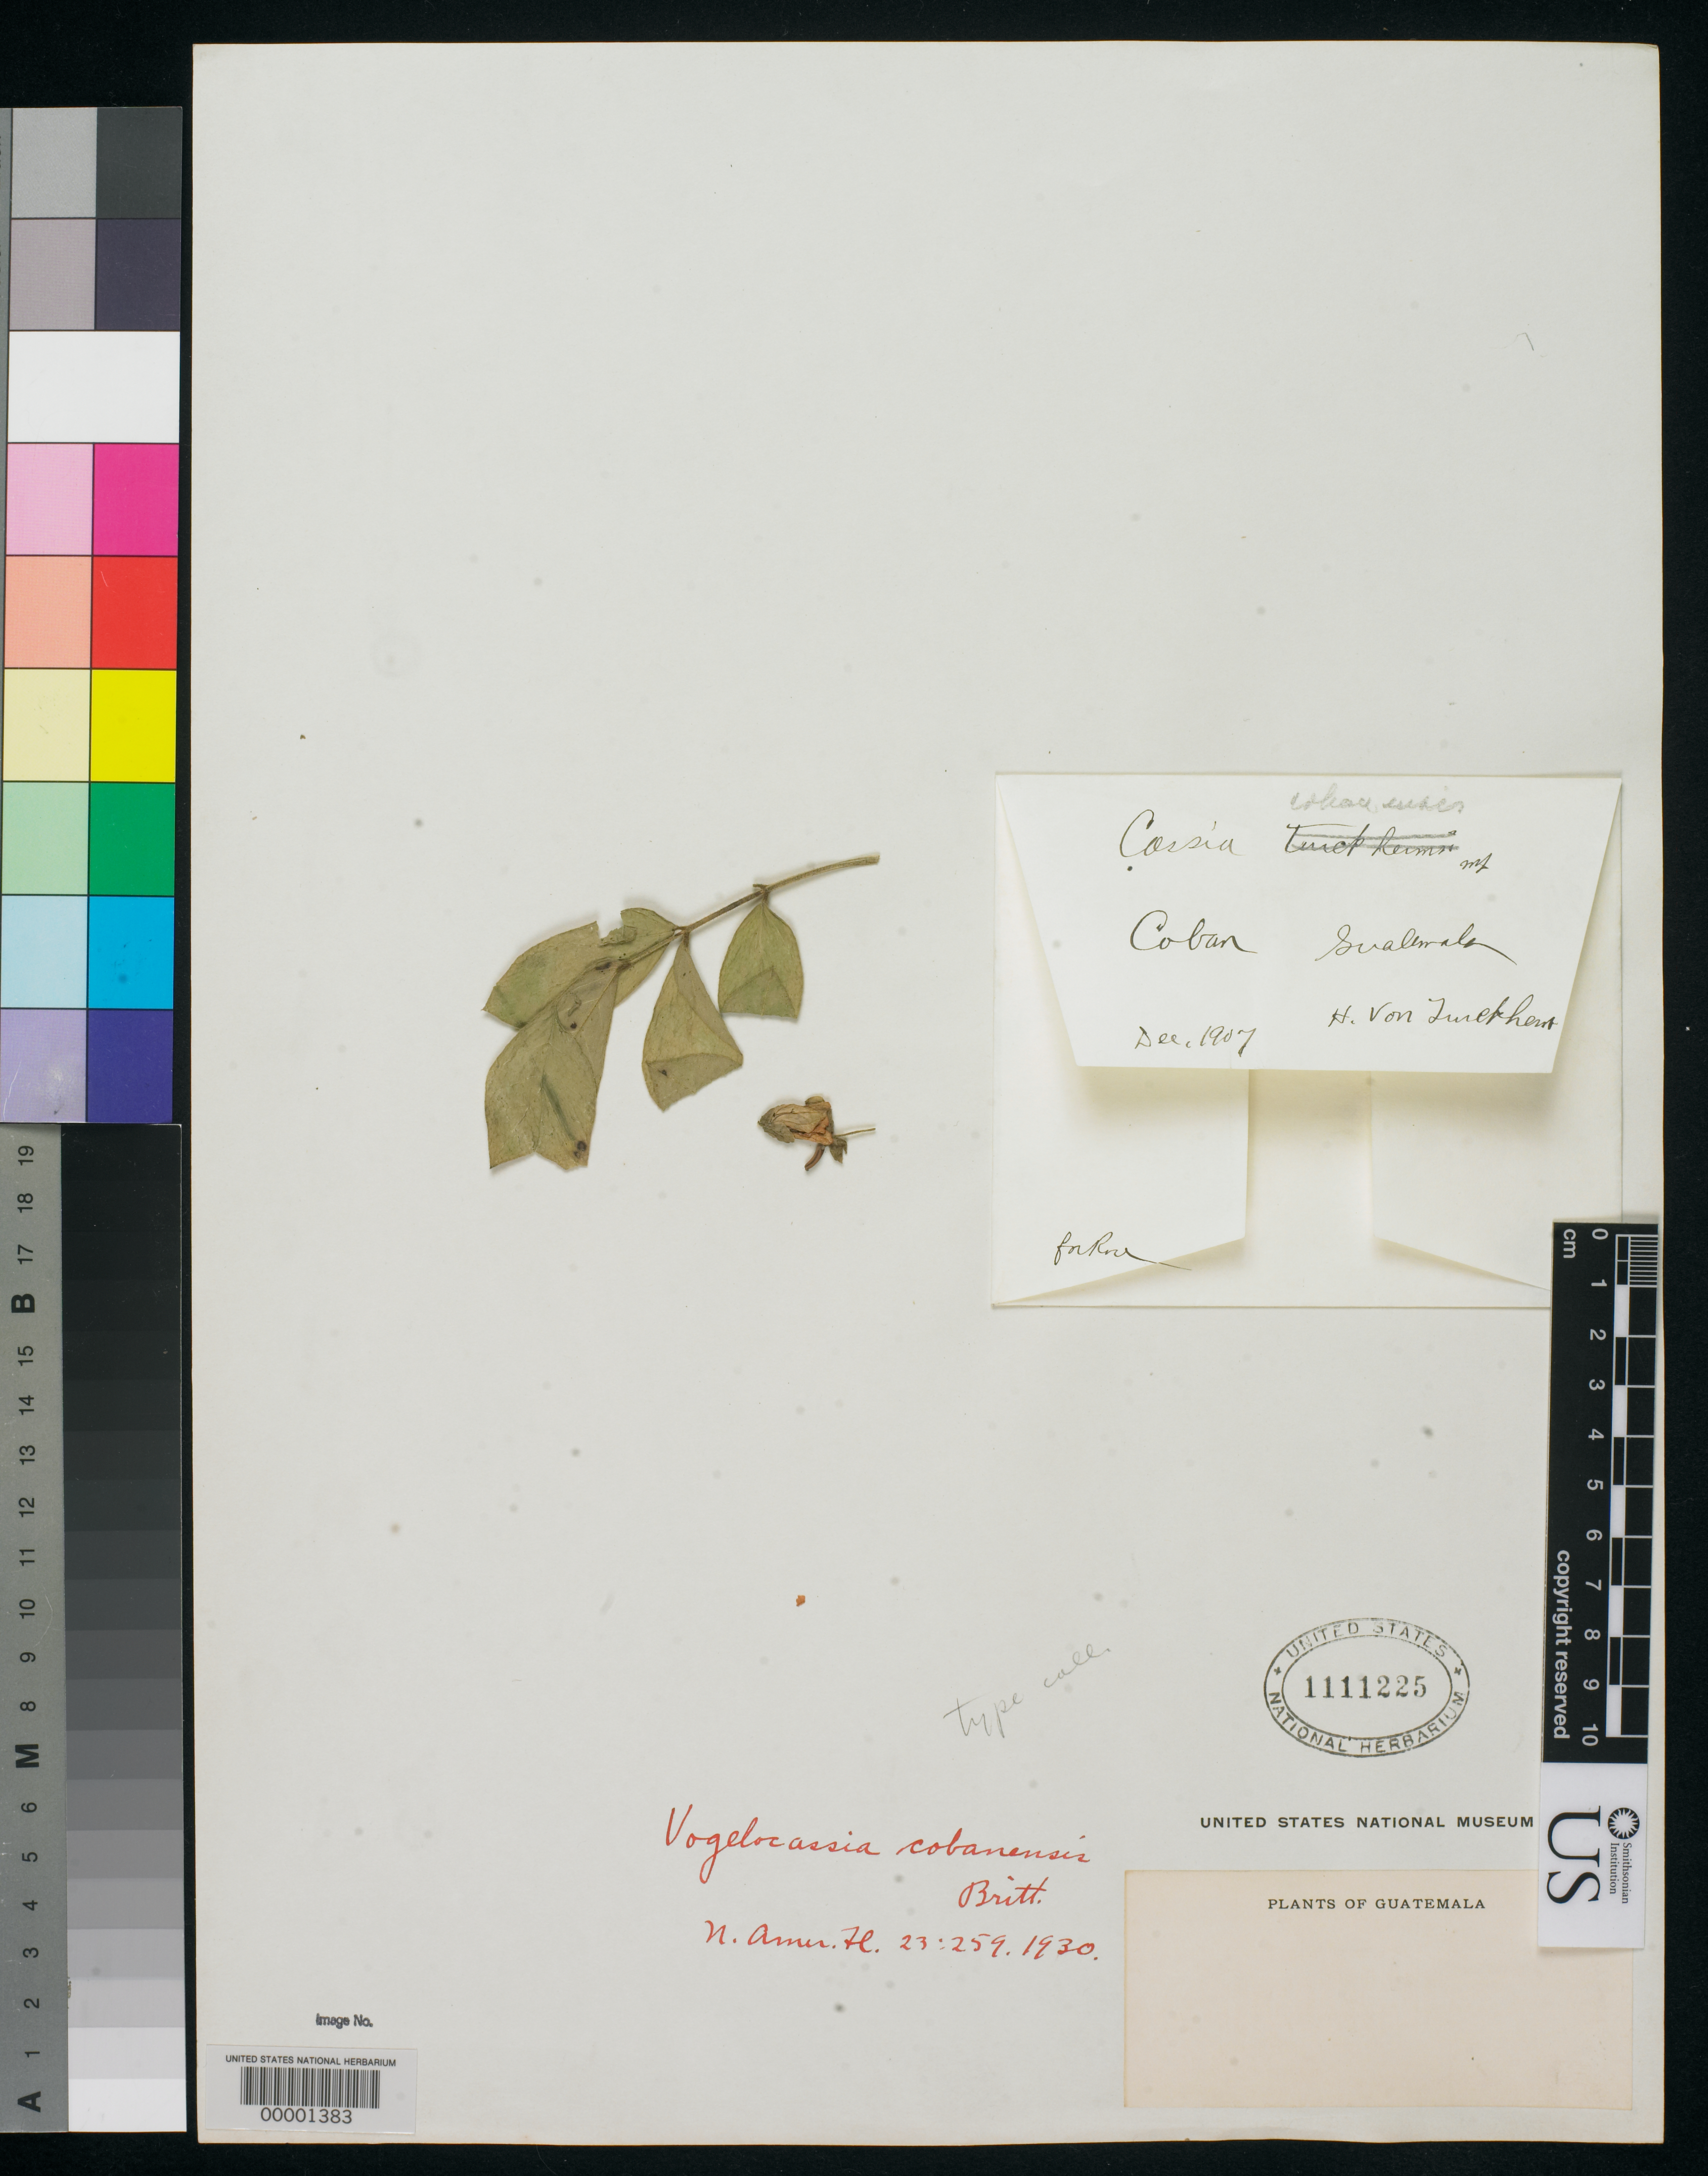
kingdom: Plantae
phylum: Tracheophyta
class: Magnoliopsida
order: Fabales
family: Fabaceae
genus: Vogelocassia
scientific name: Vogelocassia cobanensis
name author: Britton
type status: Type Fragment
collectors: H. von Türckheim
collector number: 2056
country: Guatemala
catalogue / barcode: US 1111225